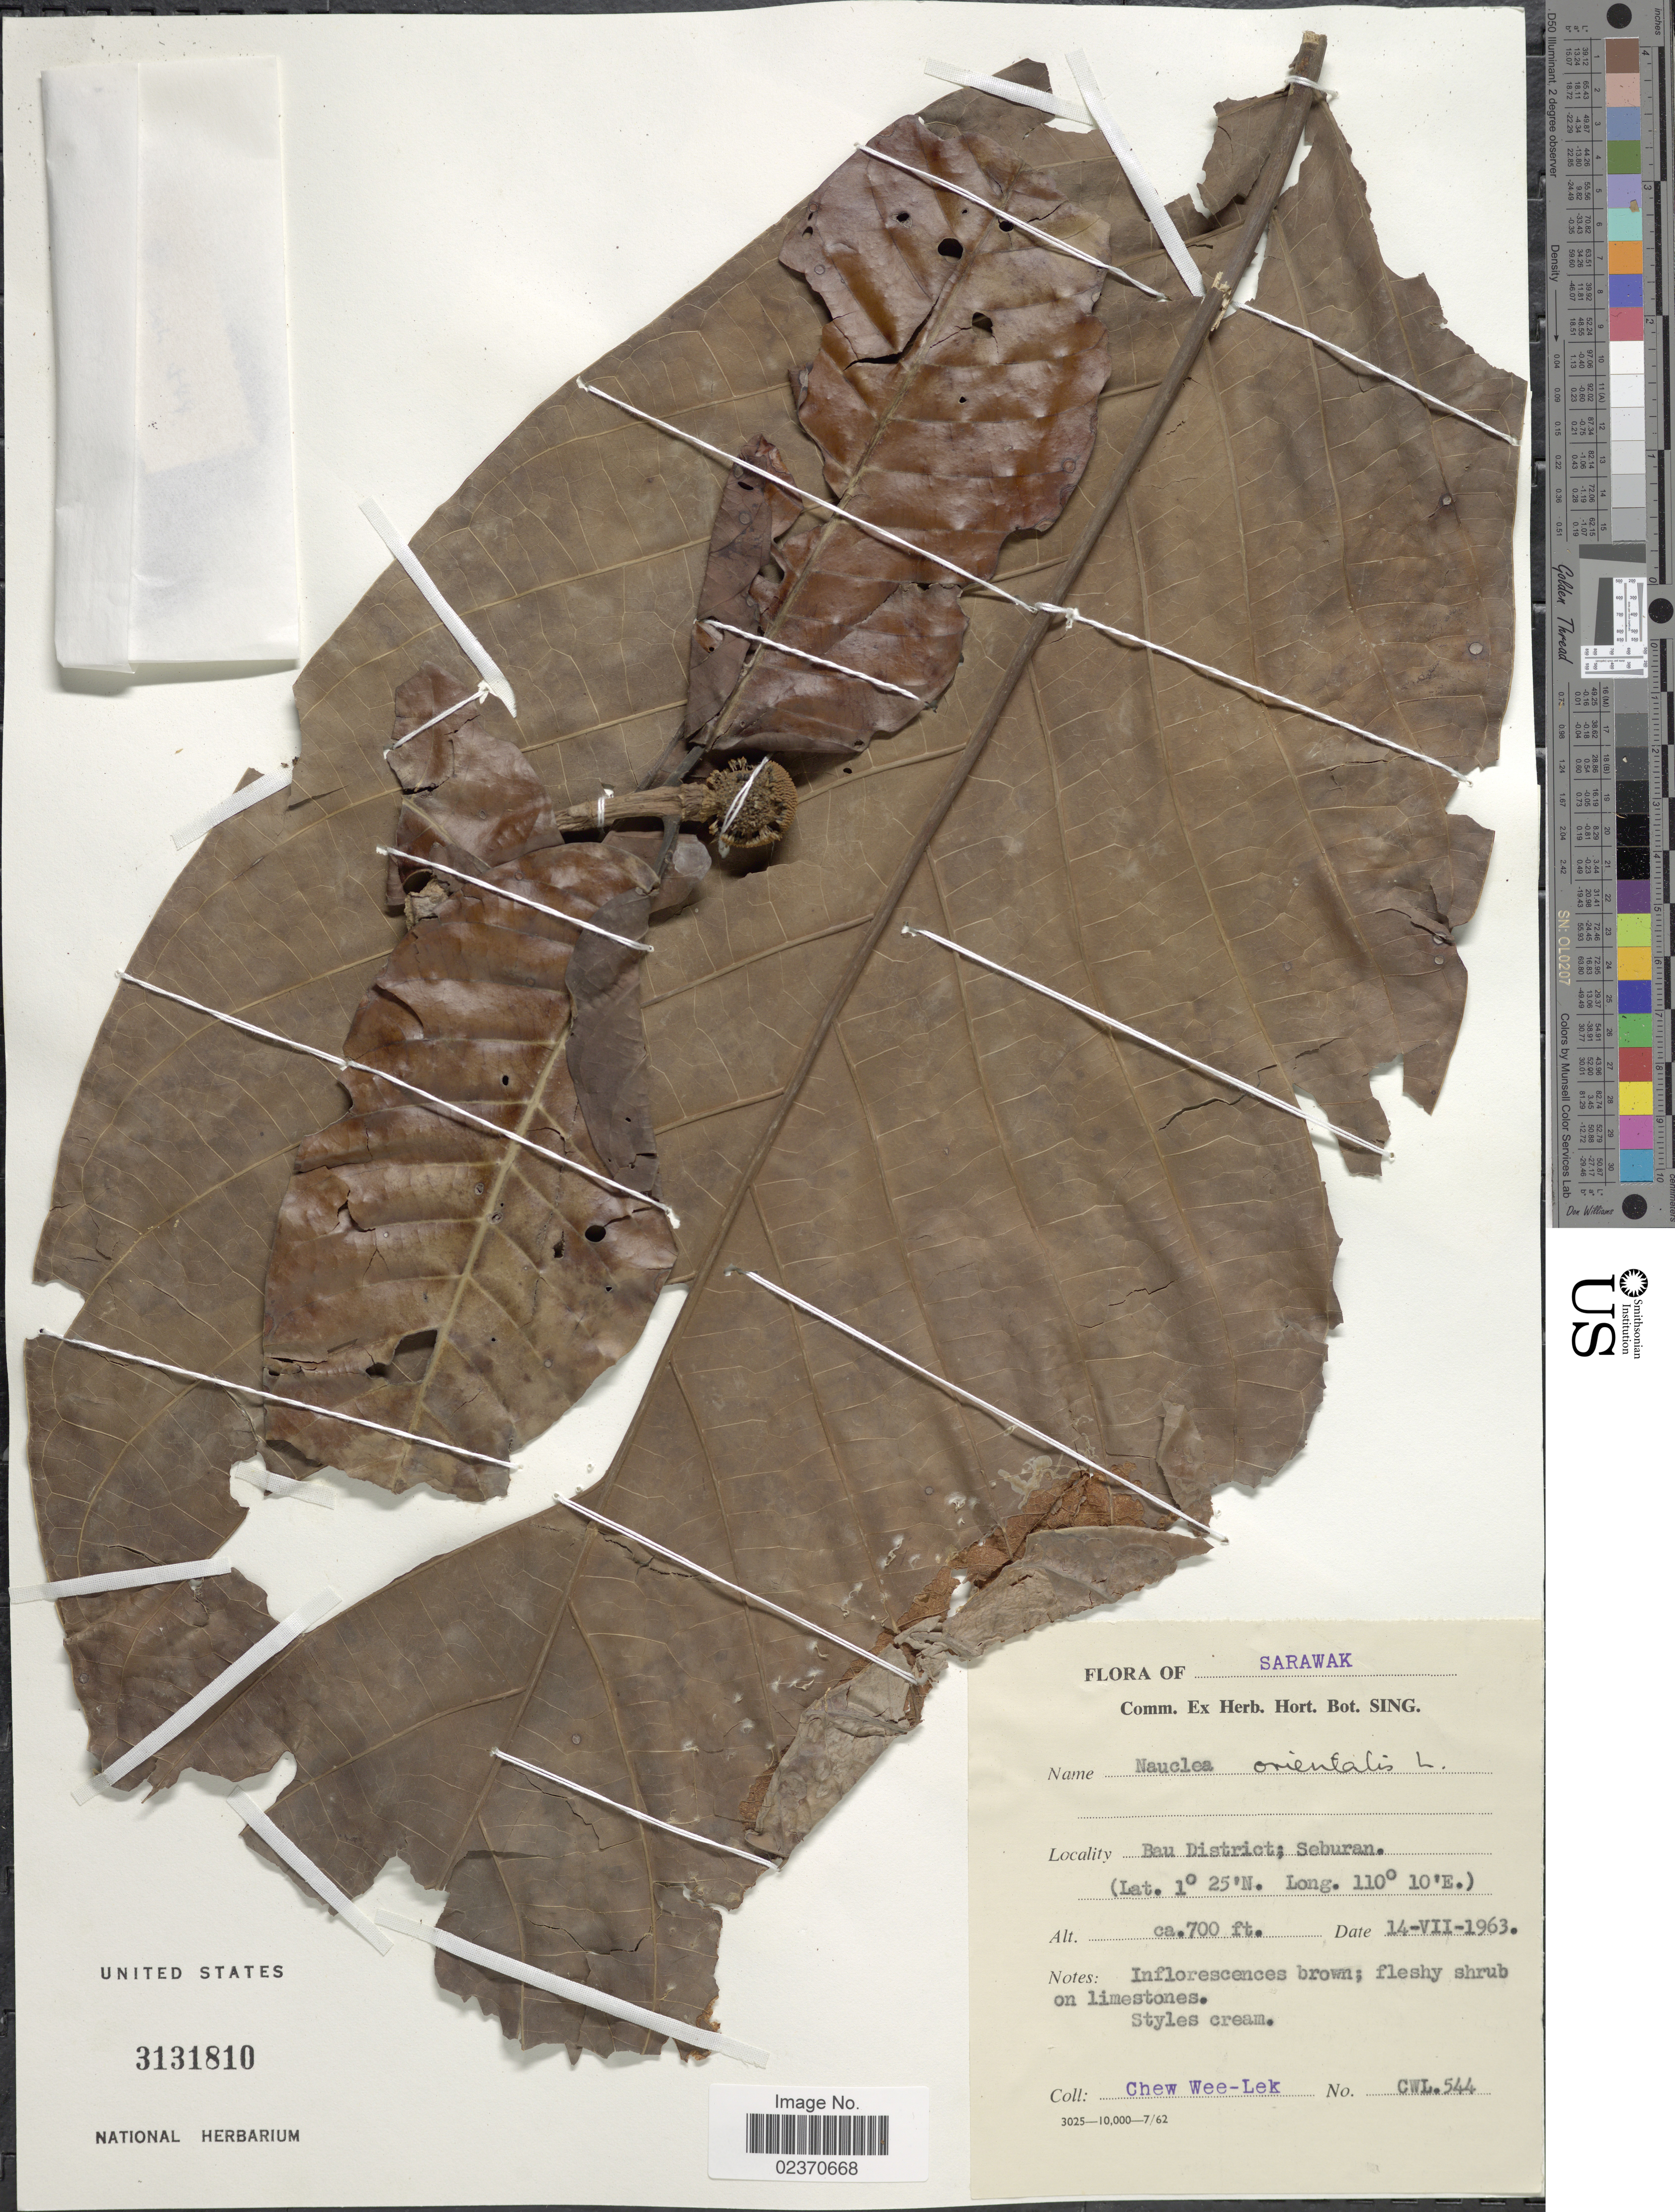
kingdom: Plantae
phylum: Tracheophyta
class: Magnoliopsida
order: Gentianales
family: Rubiaceae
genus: Nauclea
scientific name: Nauclea orientalis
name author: (L.) L.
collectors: W. Chew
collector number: CWL 544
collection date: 1963-07-14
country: Malaysia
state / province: Sarawak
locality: Sarawak, Bau District, Seburan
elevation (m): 213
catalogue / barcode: US 3131810